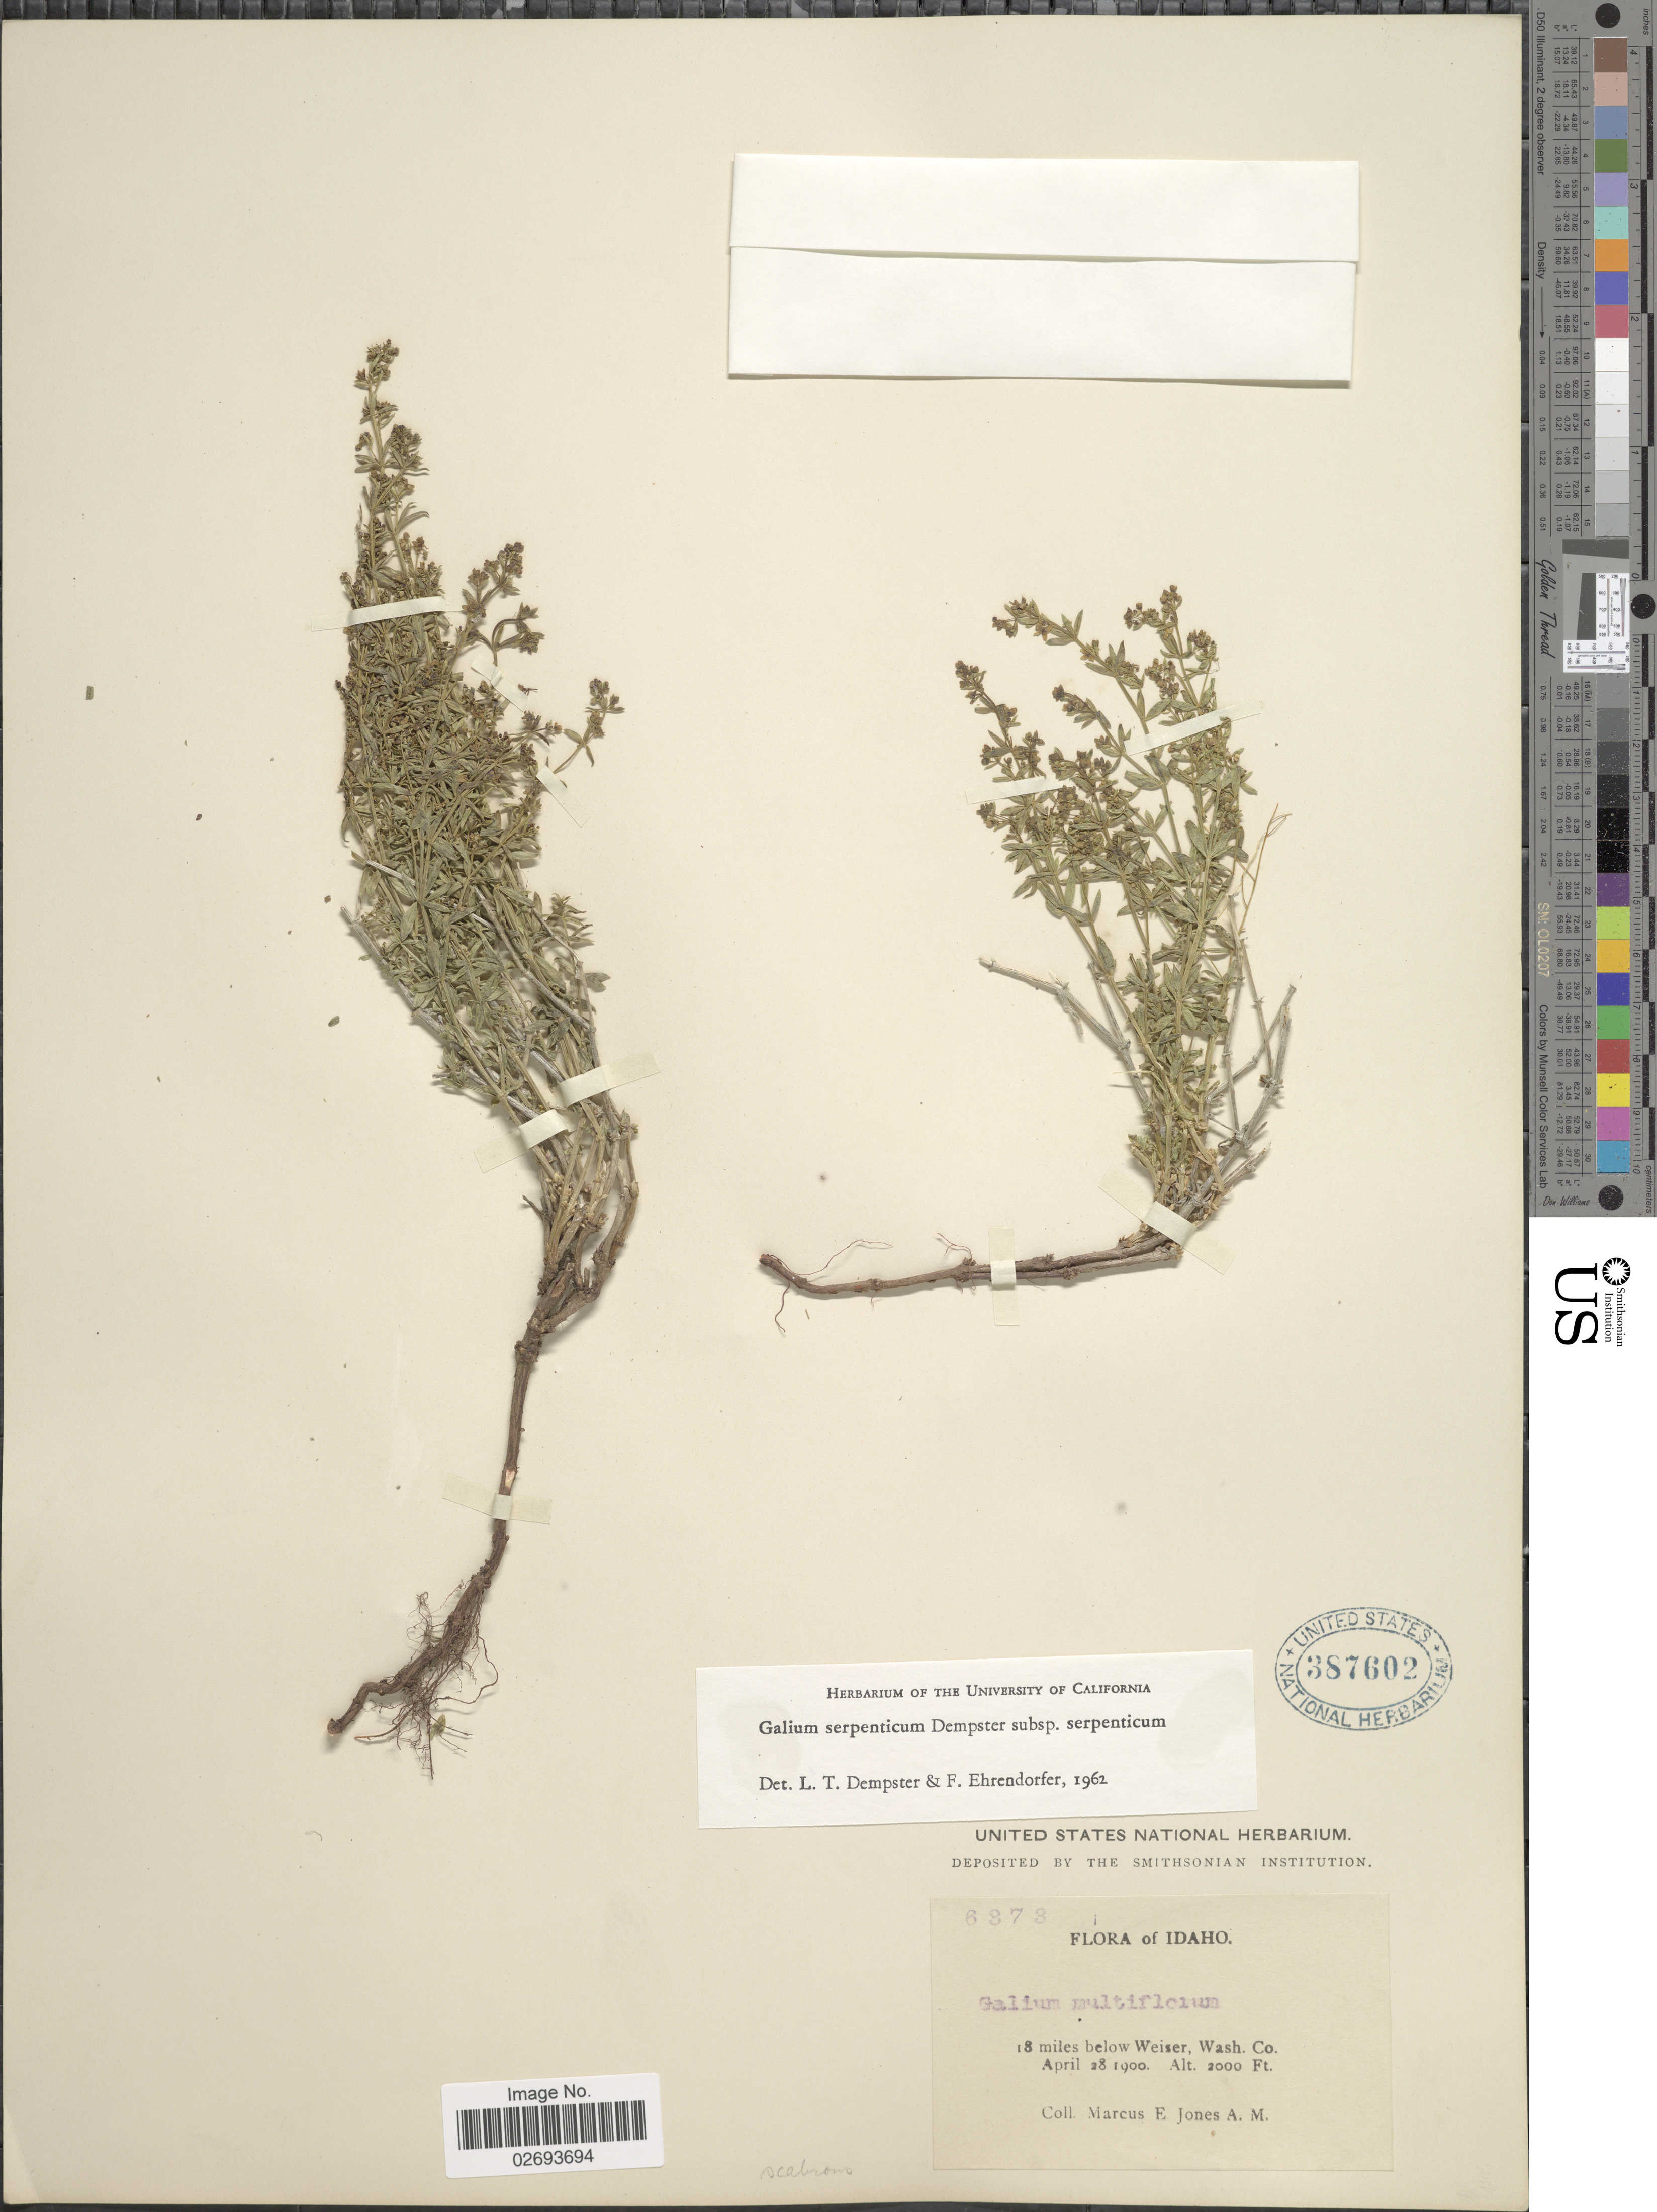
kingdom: Plantae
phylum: Tracheophyta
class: Magnoliopsida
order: Gentianales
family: Rubiaceae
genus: Galium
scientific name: Galium serpenticum subsp. serpenticum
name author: Dempster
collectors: M. E. Jones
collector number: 6373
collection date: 1900-04-28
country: United States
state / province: Idaho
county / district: Washington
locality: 18 miles below Weiser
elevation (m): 610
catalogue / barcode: US 387602